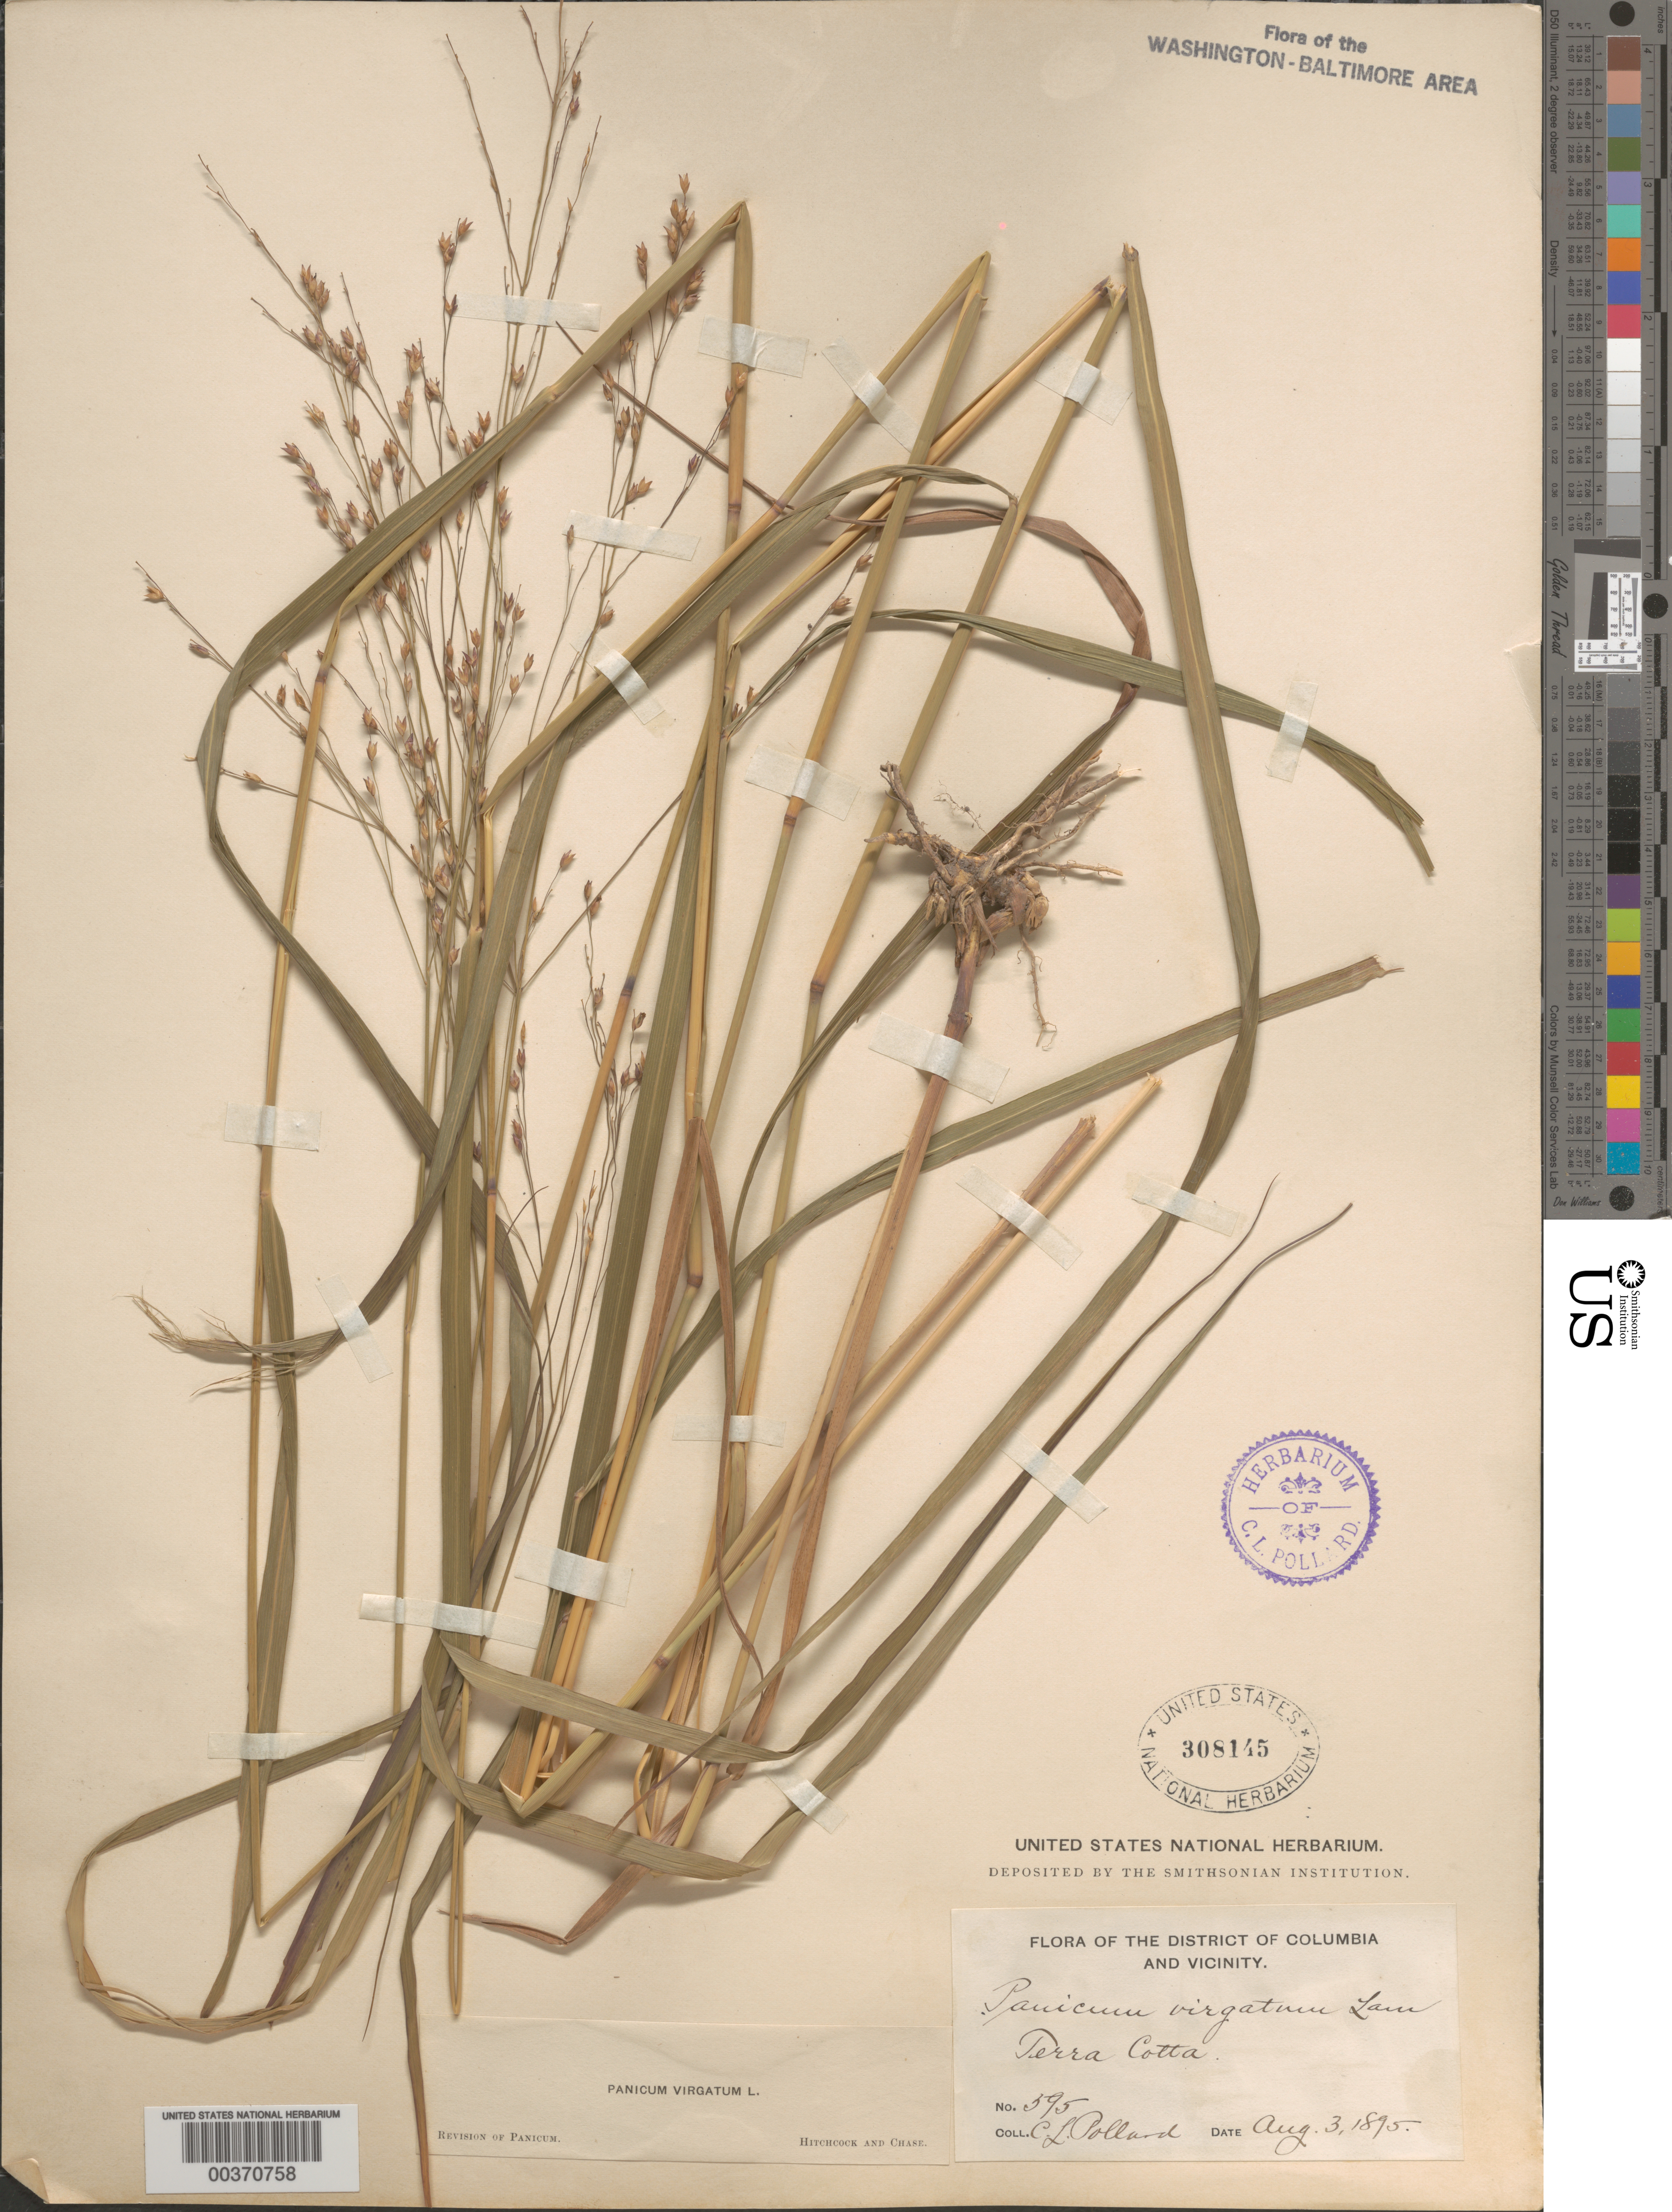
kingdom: Plantae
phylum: Tracheophyta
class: Liliopsida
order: Poales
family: Poaceae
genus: Panicum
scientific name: Panicum virgatum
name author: L.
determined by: Hitchcock, A. S.; Chase, [M.] A.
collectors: C. L. Pollard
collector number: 595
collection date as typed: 03 Aug 1895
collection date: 1895-08-03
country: United States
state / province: District of Columbia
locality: Terra Cotta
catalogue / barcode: US 308145